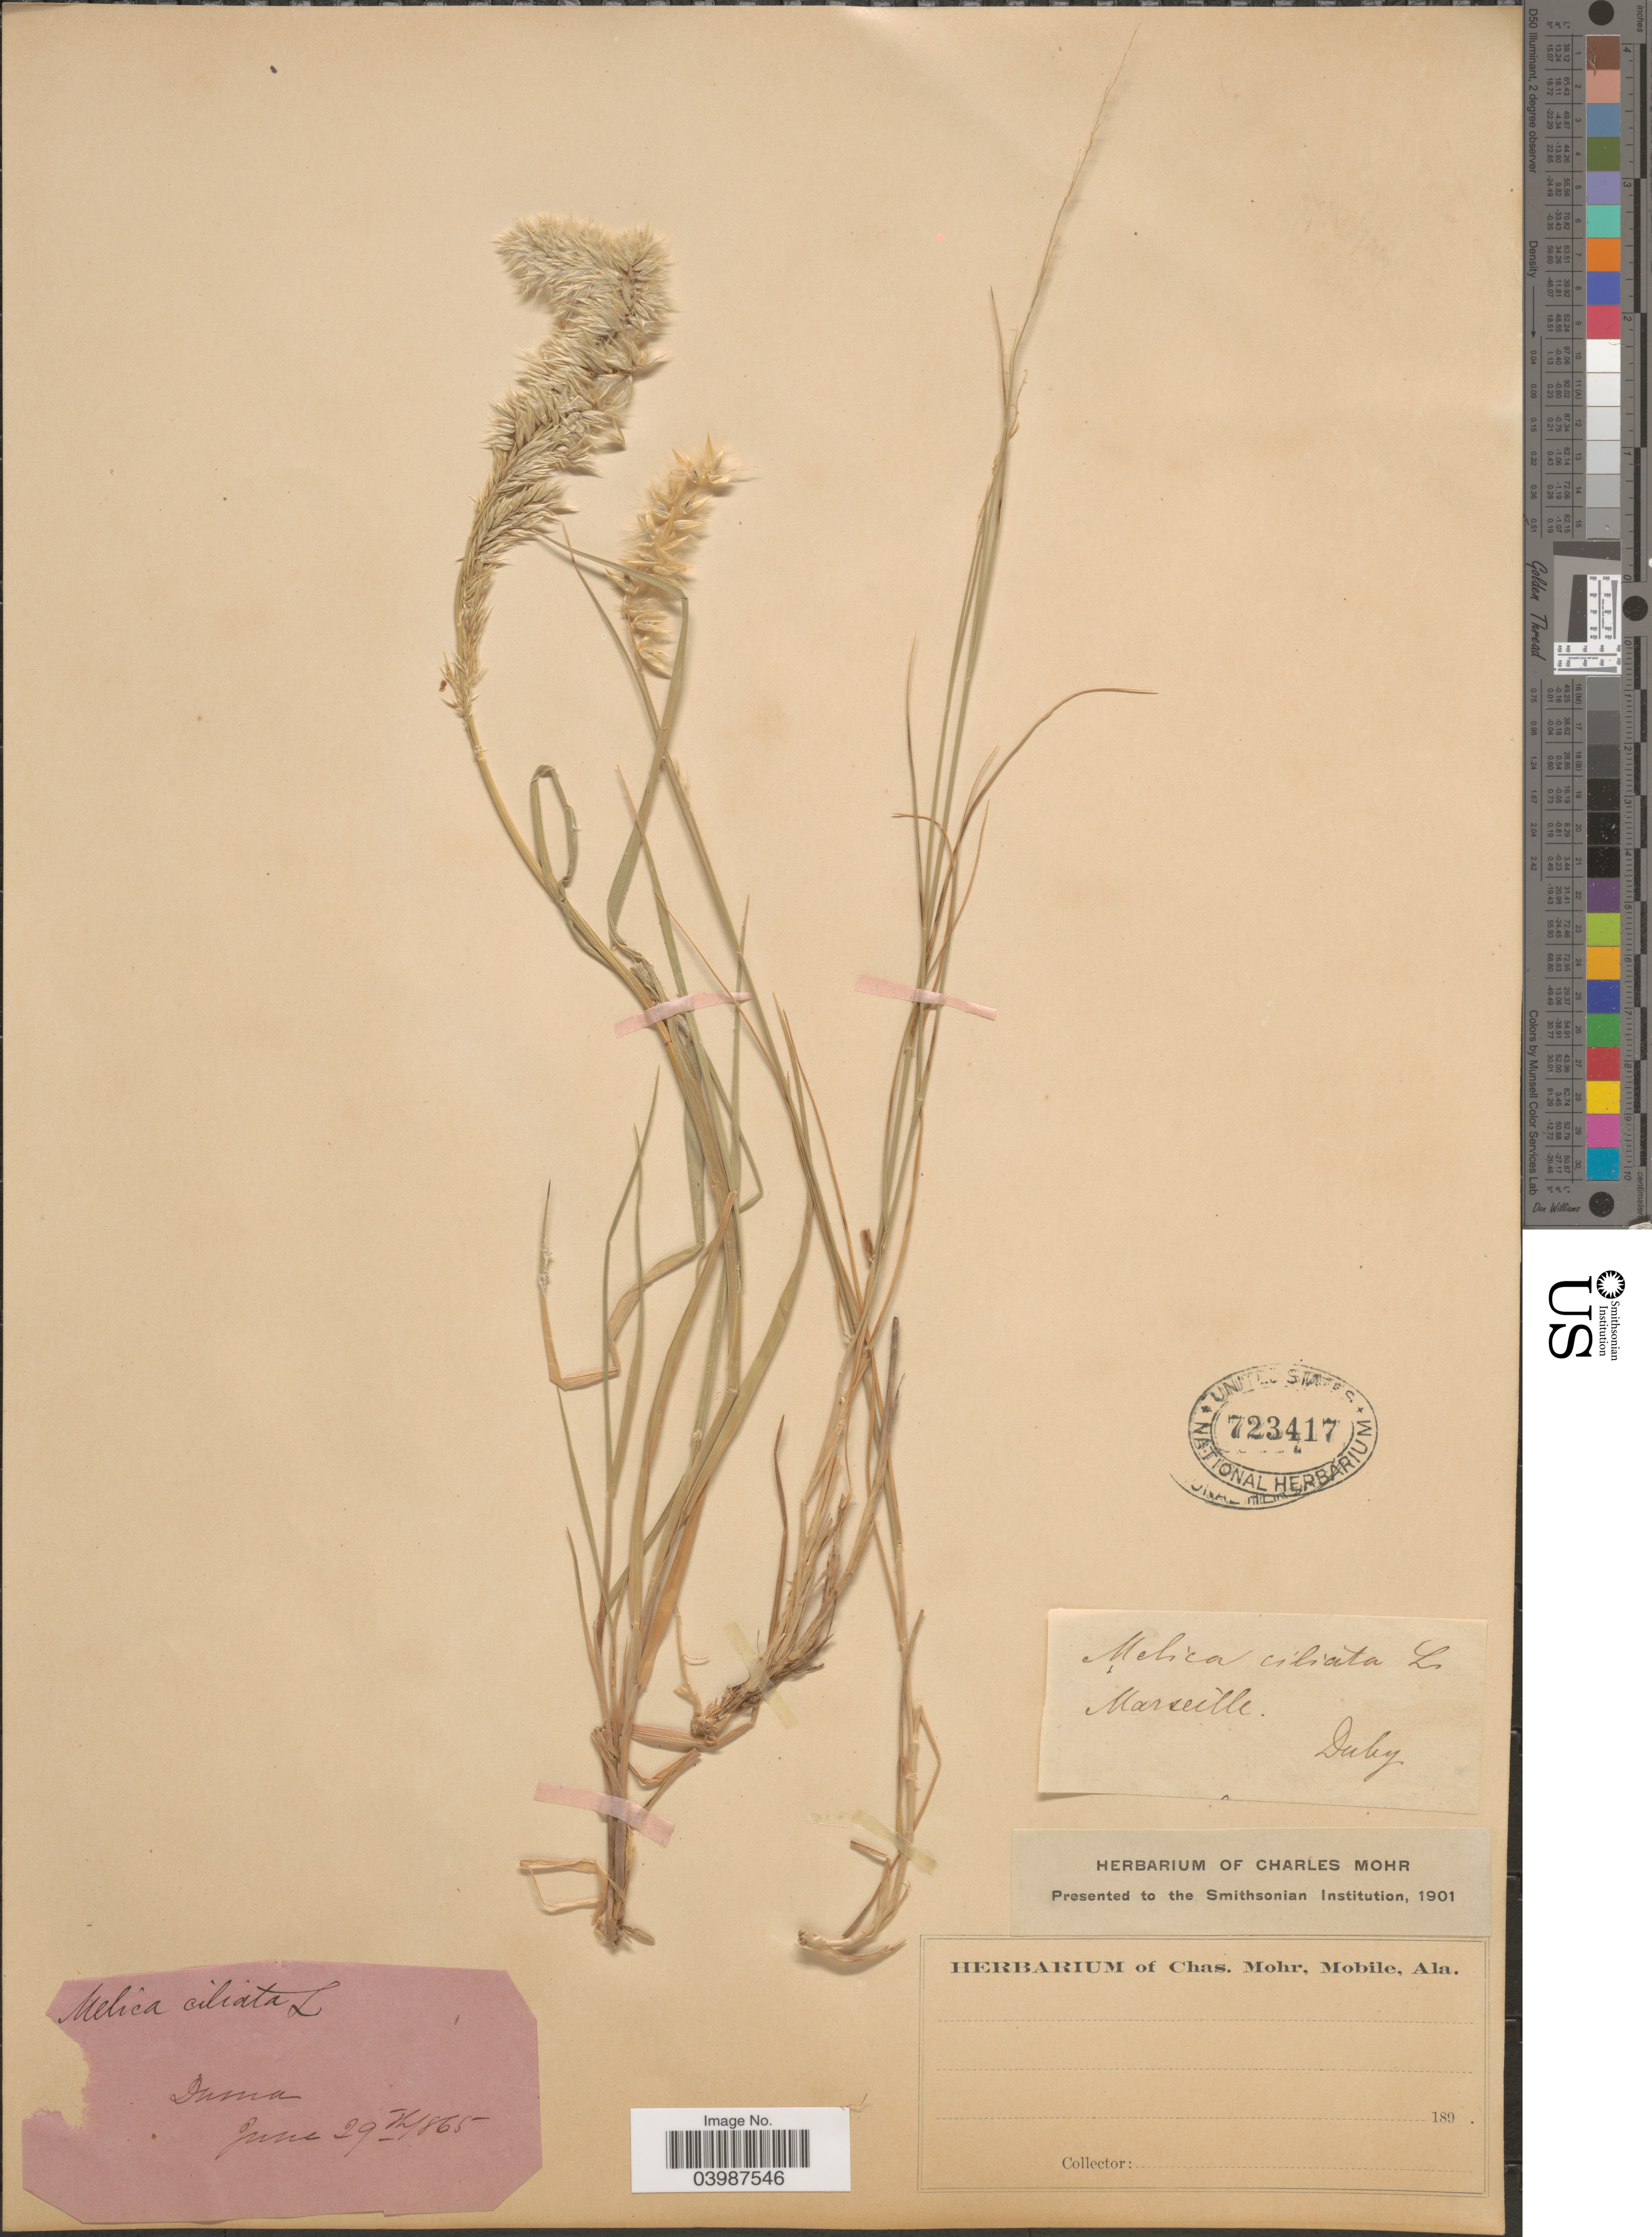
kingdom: Plantae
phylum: Tracheophyta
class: Liliopsida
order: Poales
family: Poaceae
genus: Melica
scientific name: Melica ciliata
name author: L.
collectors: -. Duby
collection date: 1865-06-29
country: France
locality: Duma. Marseìlle.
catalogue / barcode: US 723417